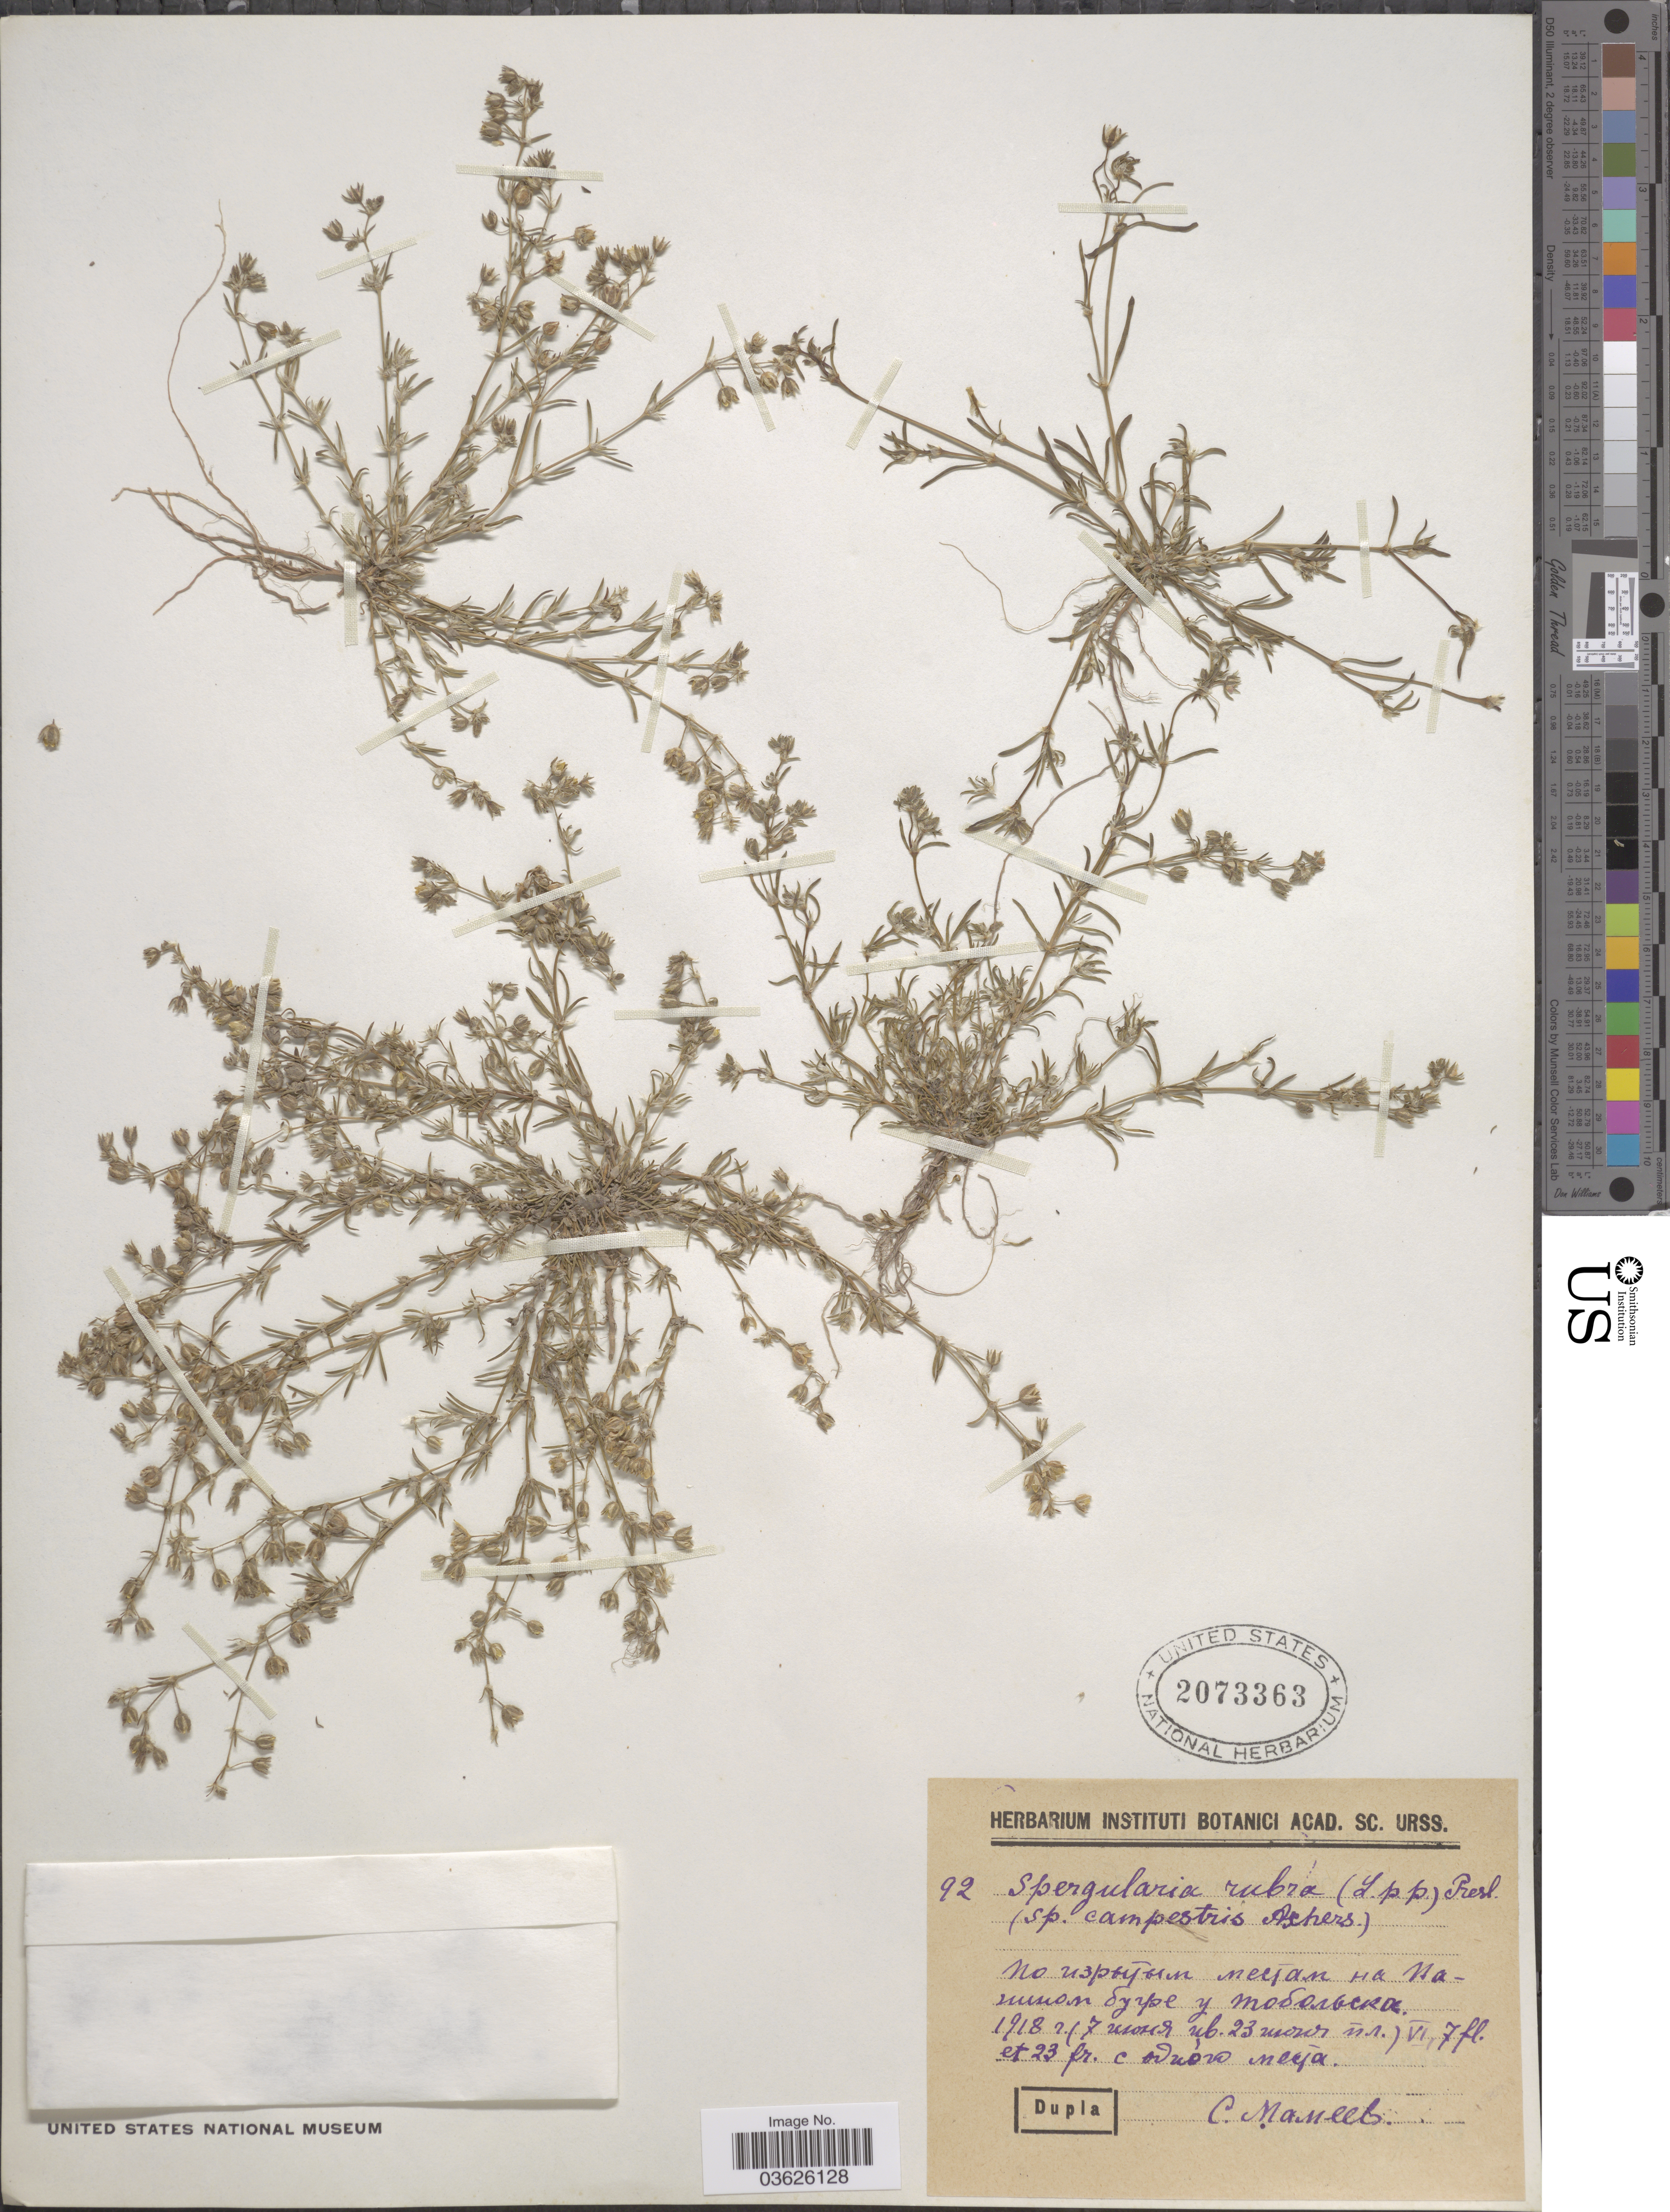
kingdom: Plantae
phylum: Tracheophyta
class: Magnoliopsida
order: Caryophyllales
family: Caryophyllaceae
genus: Spergularia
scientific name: Spergularia rubra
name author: (L.) J. Presl & C. Presl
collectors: C. Mameev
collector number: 92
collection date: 1918-06-07/1918-06-23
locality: X.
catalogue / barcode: US 2073363